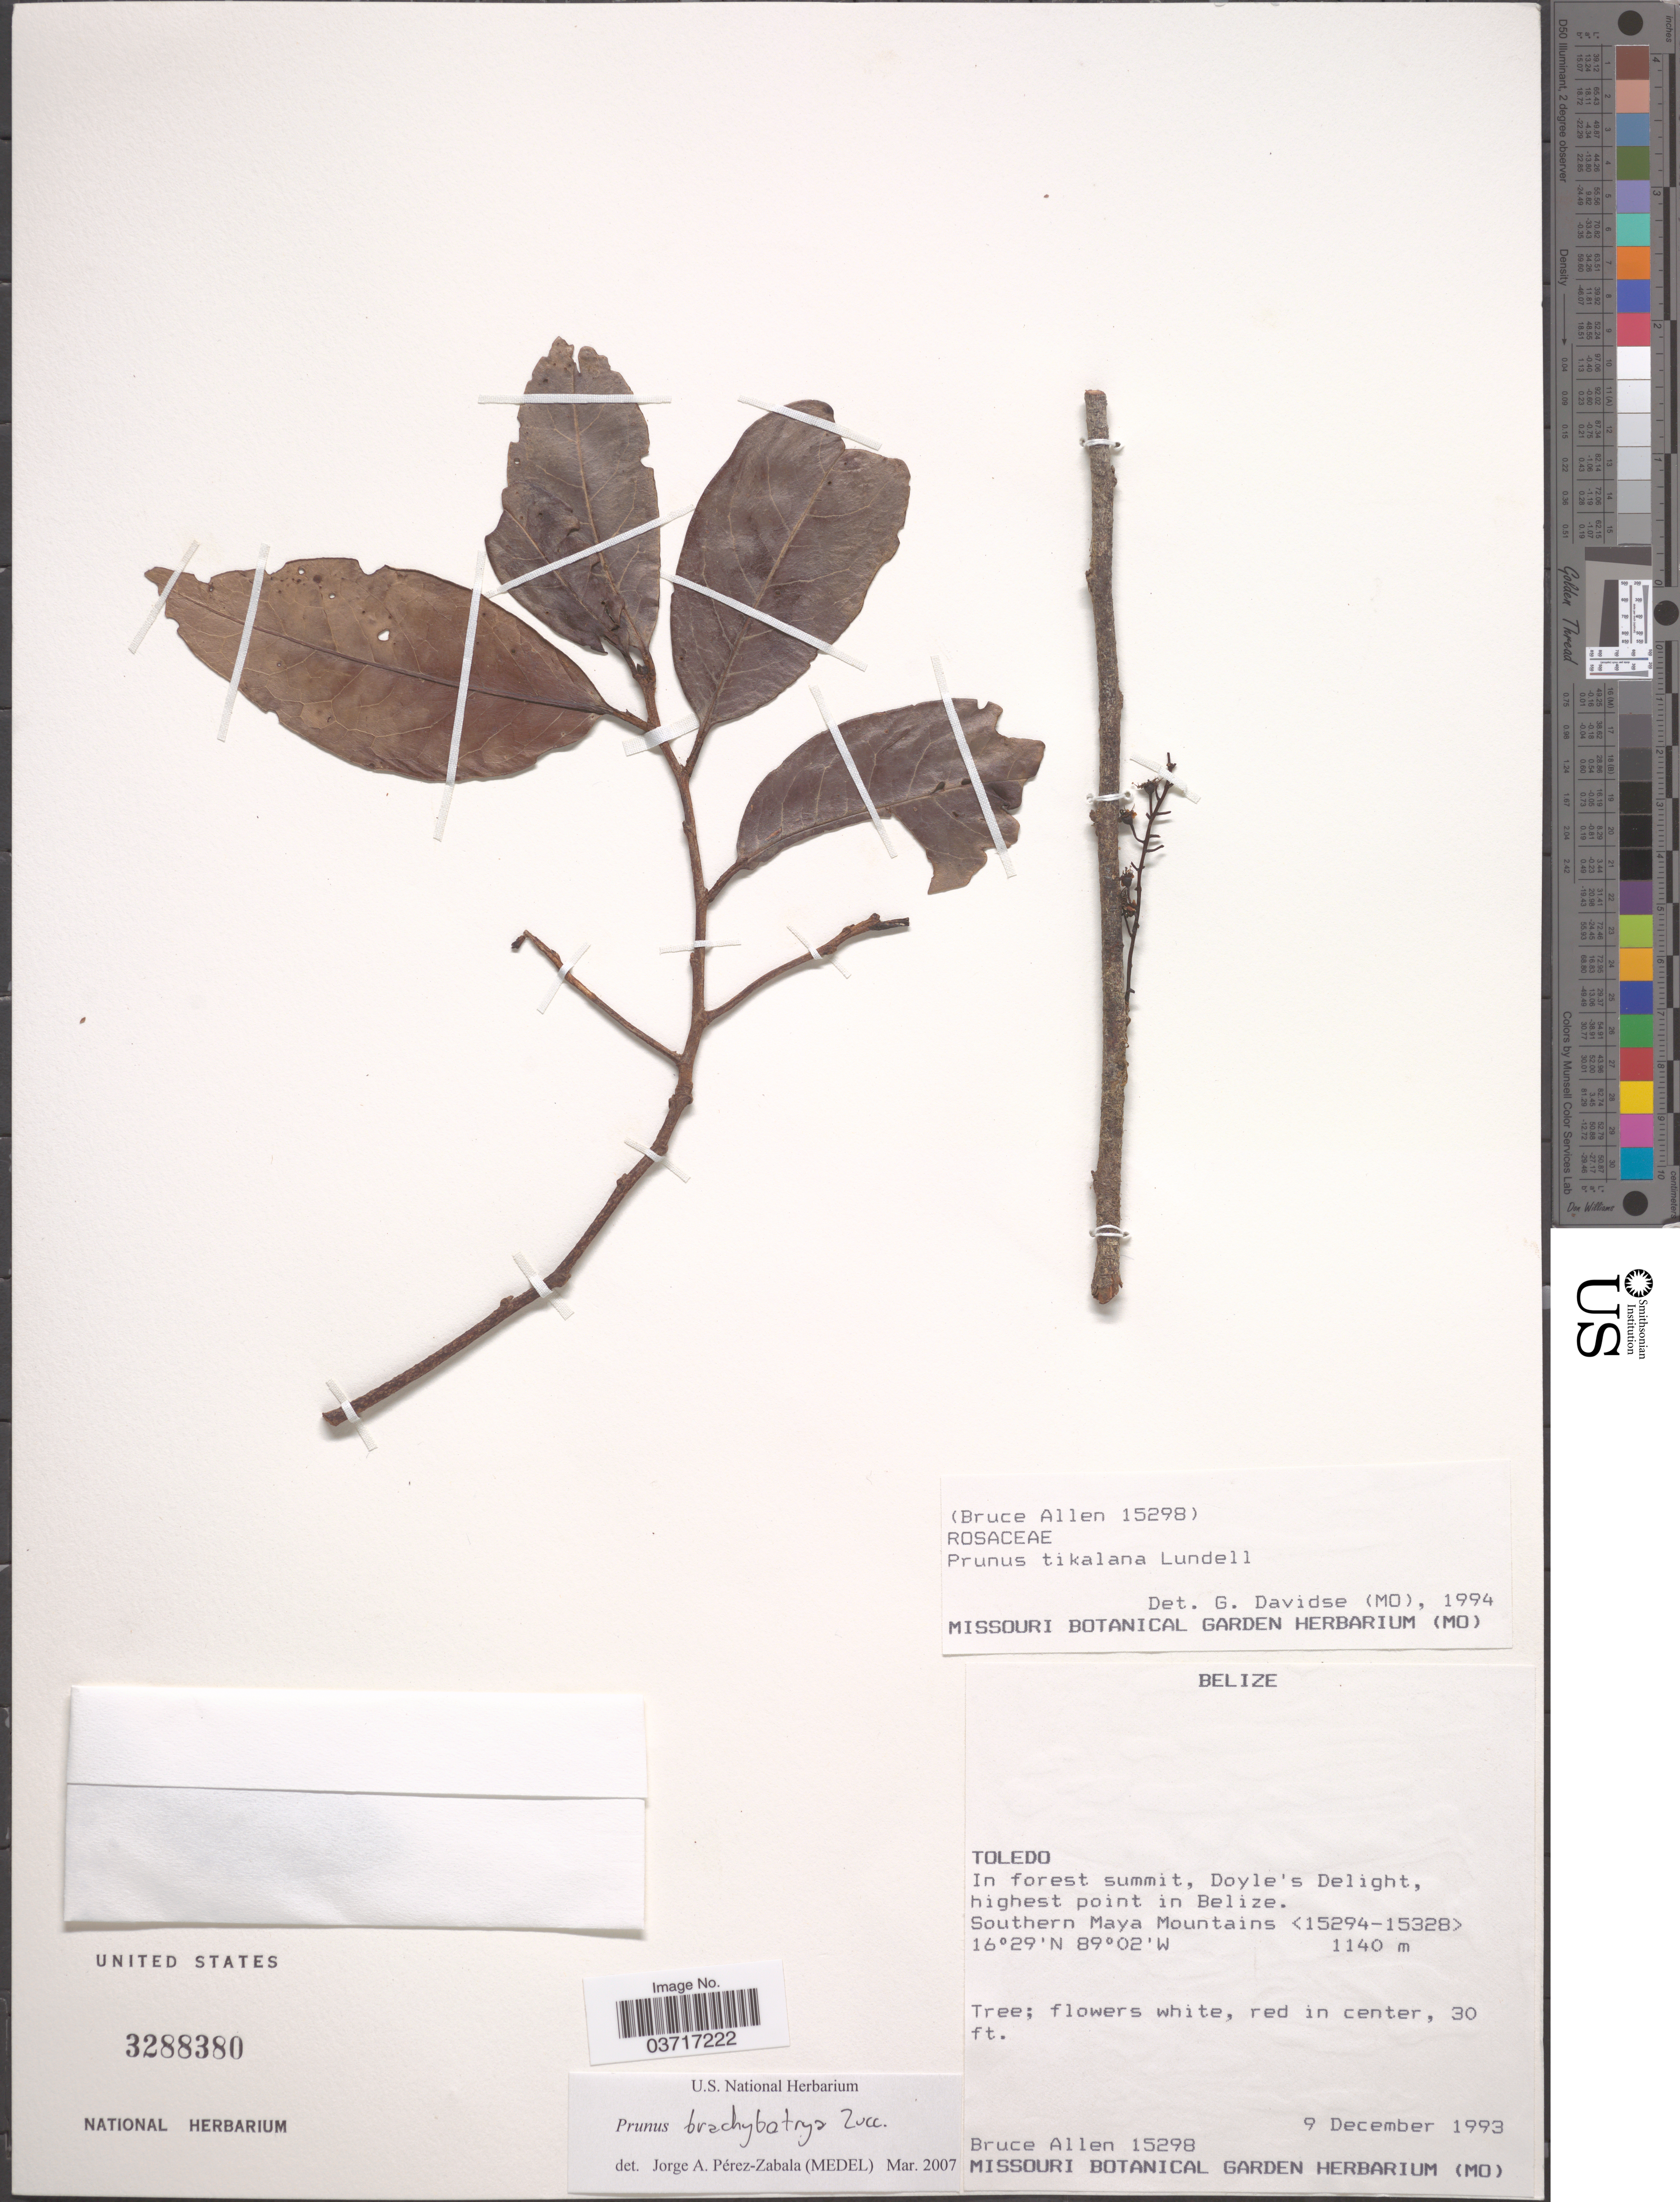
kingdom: Plantae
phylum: Tracheophyta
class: Magnoliopsida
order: Rosales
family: Rosaceae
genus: Prunus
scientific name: Prunus sp.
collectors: B. Allen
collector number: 15298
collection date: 1993-12-09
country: Belize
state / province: Toledo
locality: In forest summit, Doyle's Delight, highest point in Belize. Southern Maya Mountains <15294-15328>.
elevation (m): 1140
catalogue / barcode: US 3288380